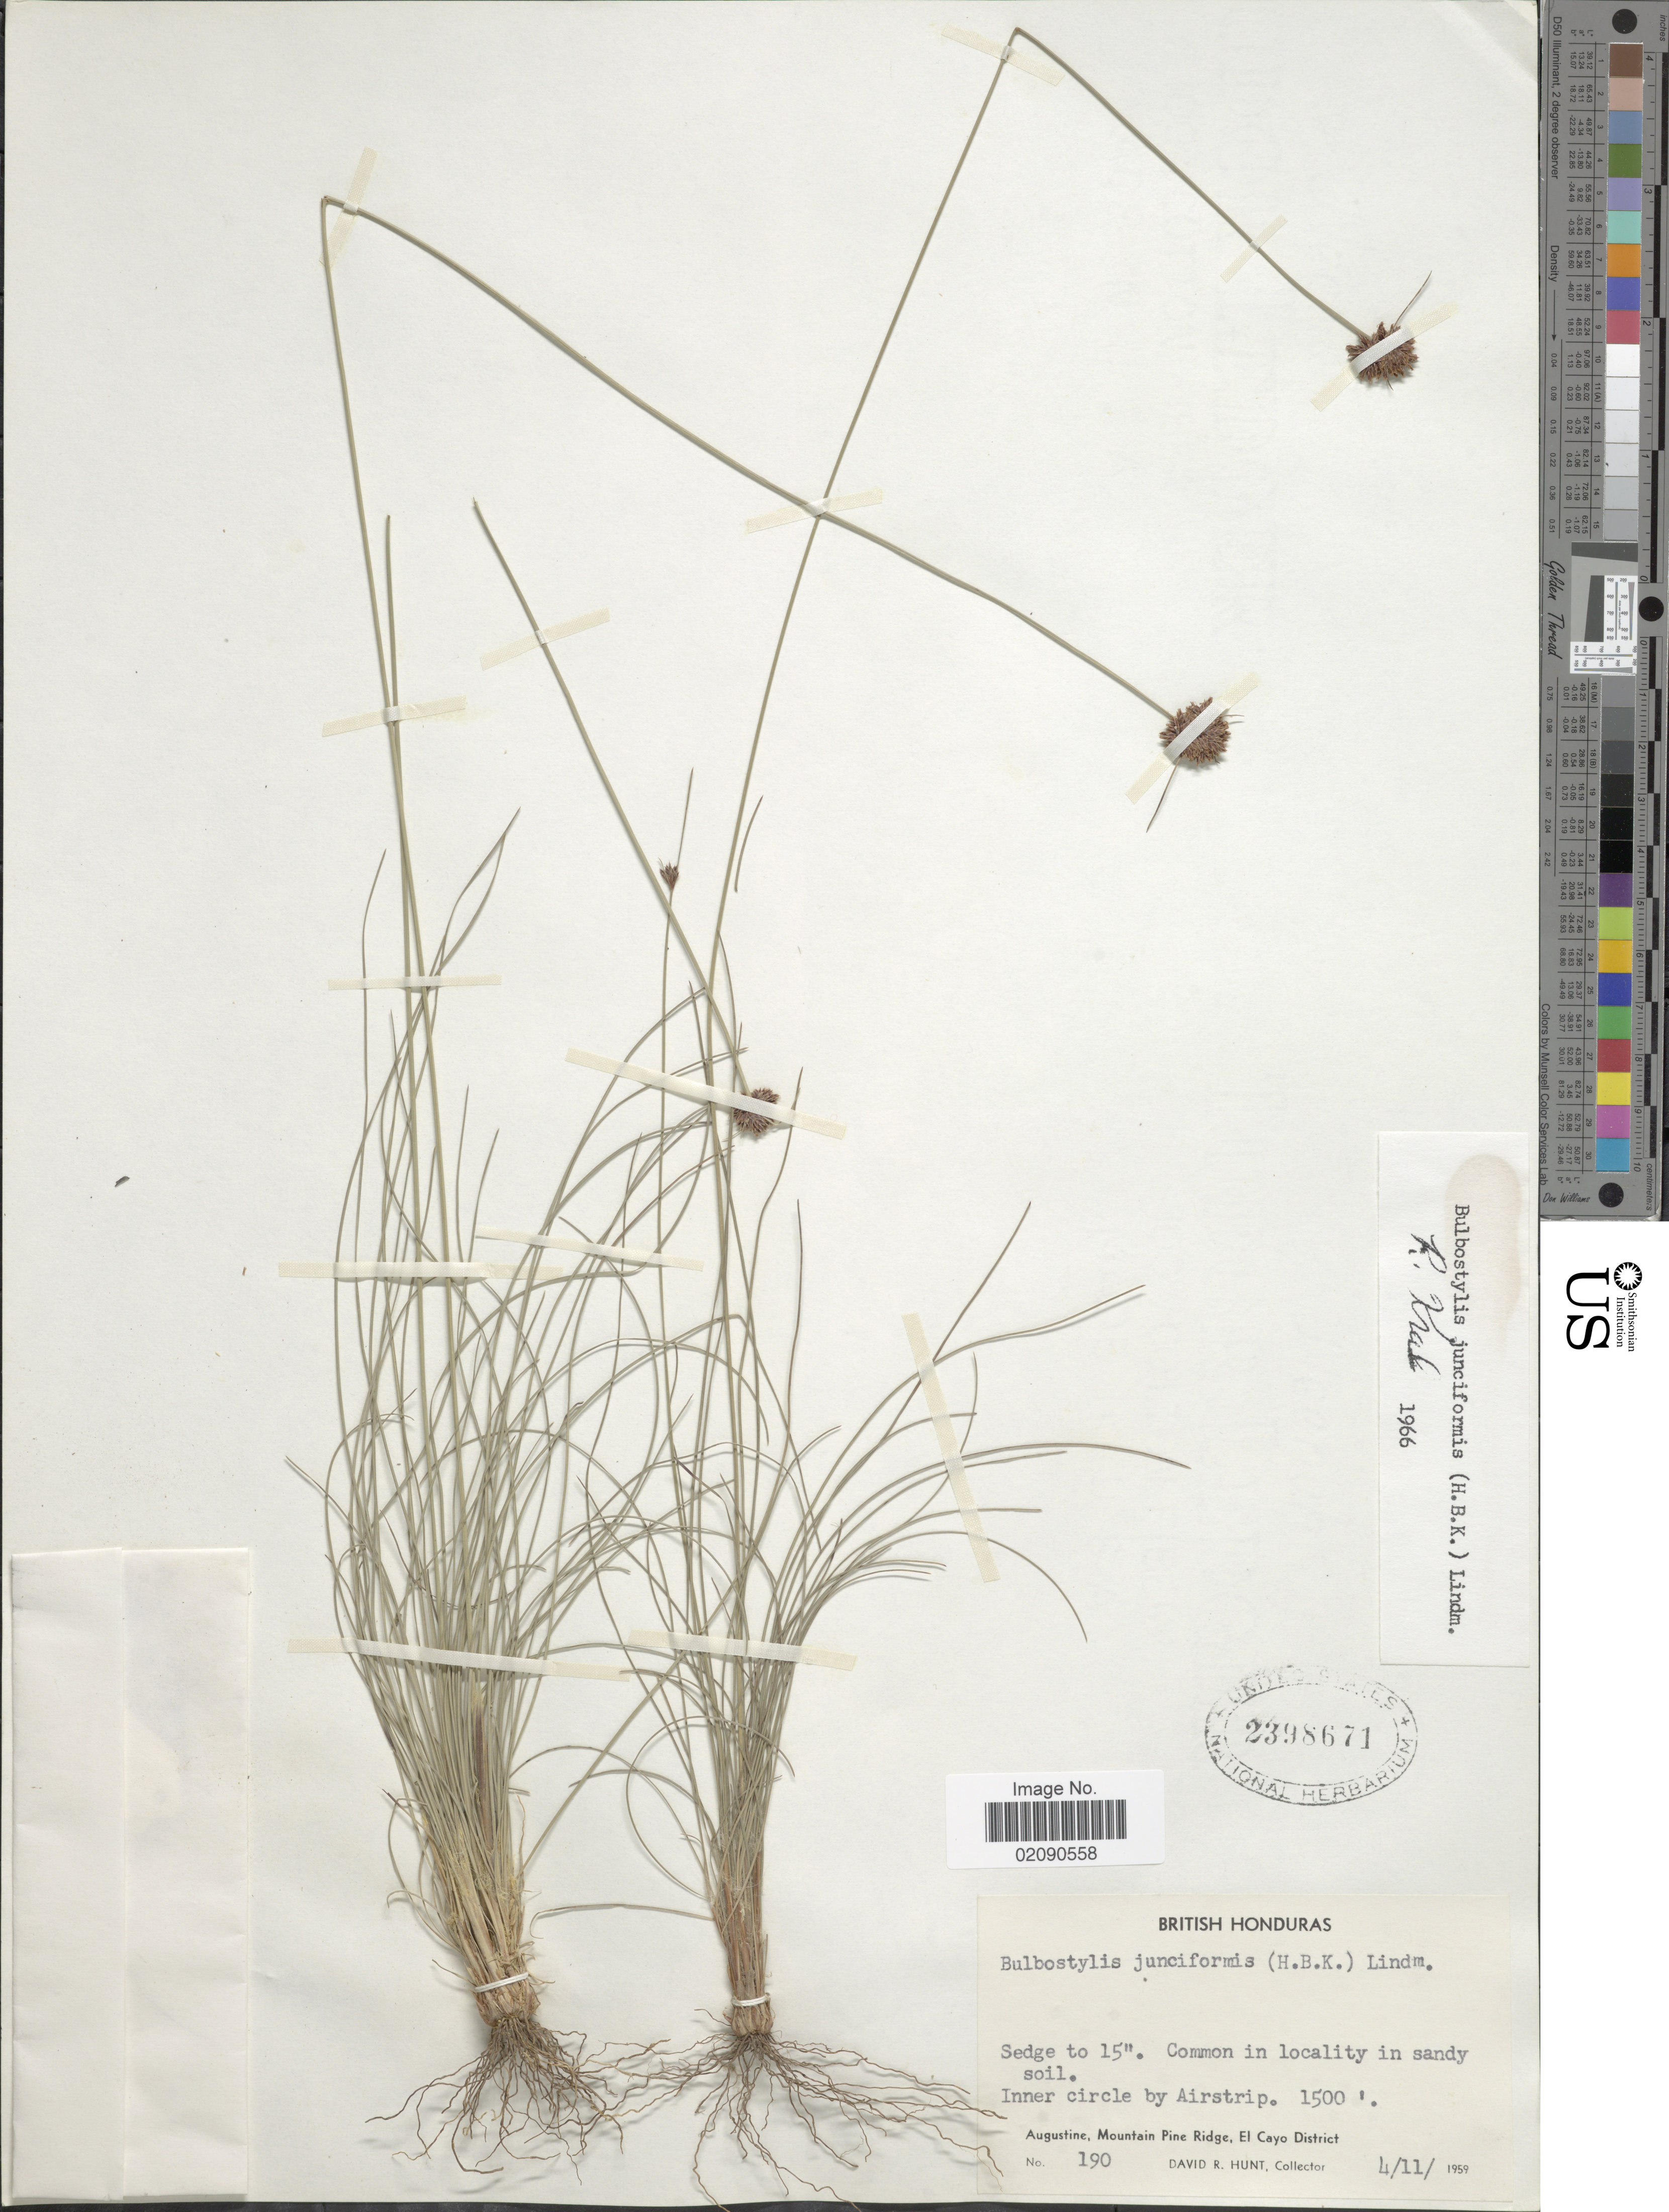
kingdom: Plantae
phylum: Tracheophyta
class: Liliopsida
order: Poales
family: Cyperaceae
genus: Bulbostylis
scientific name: Bulbostylis junciformis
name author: (Kunth) C.B. Clarke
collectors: D. R. Hunt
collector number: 190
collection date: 1959-11-04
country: Belize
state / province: Cayo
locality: British Honduras, Inner circle by Airstrip. Augustine, Mountain Pine Ridge, El Cayo District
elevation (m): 457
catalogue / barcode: US 2398671